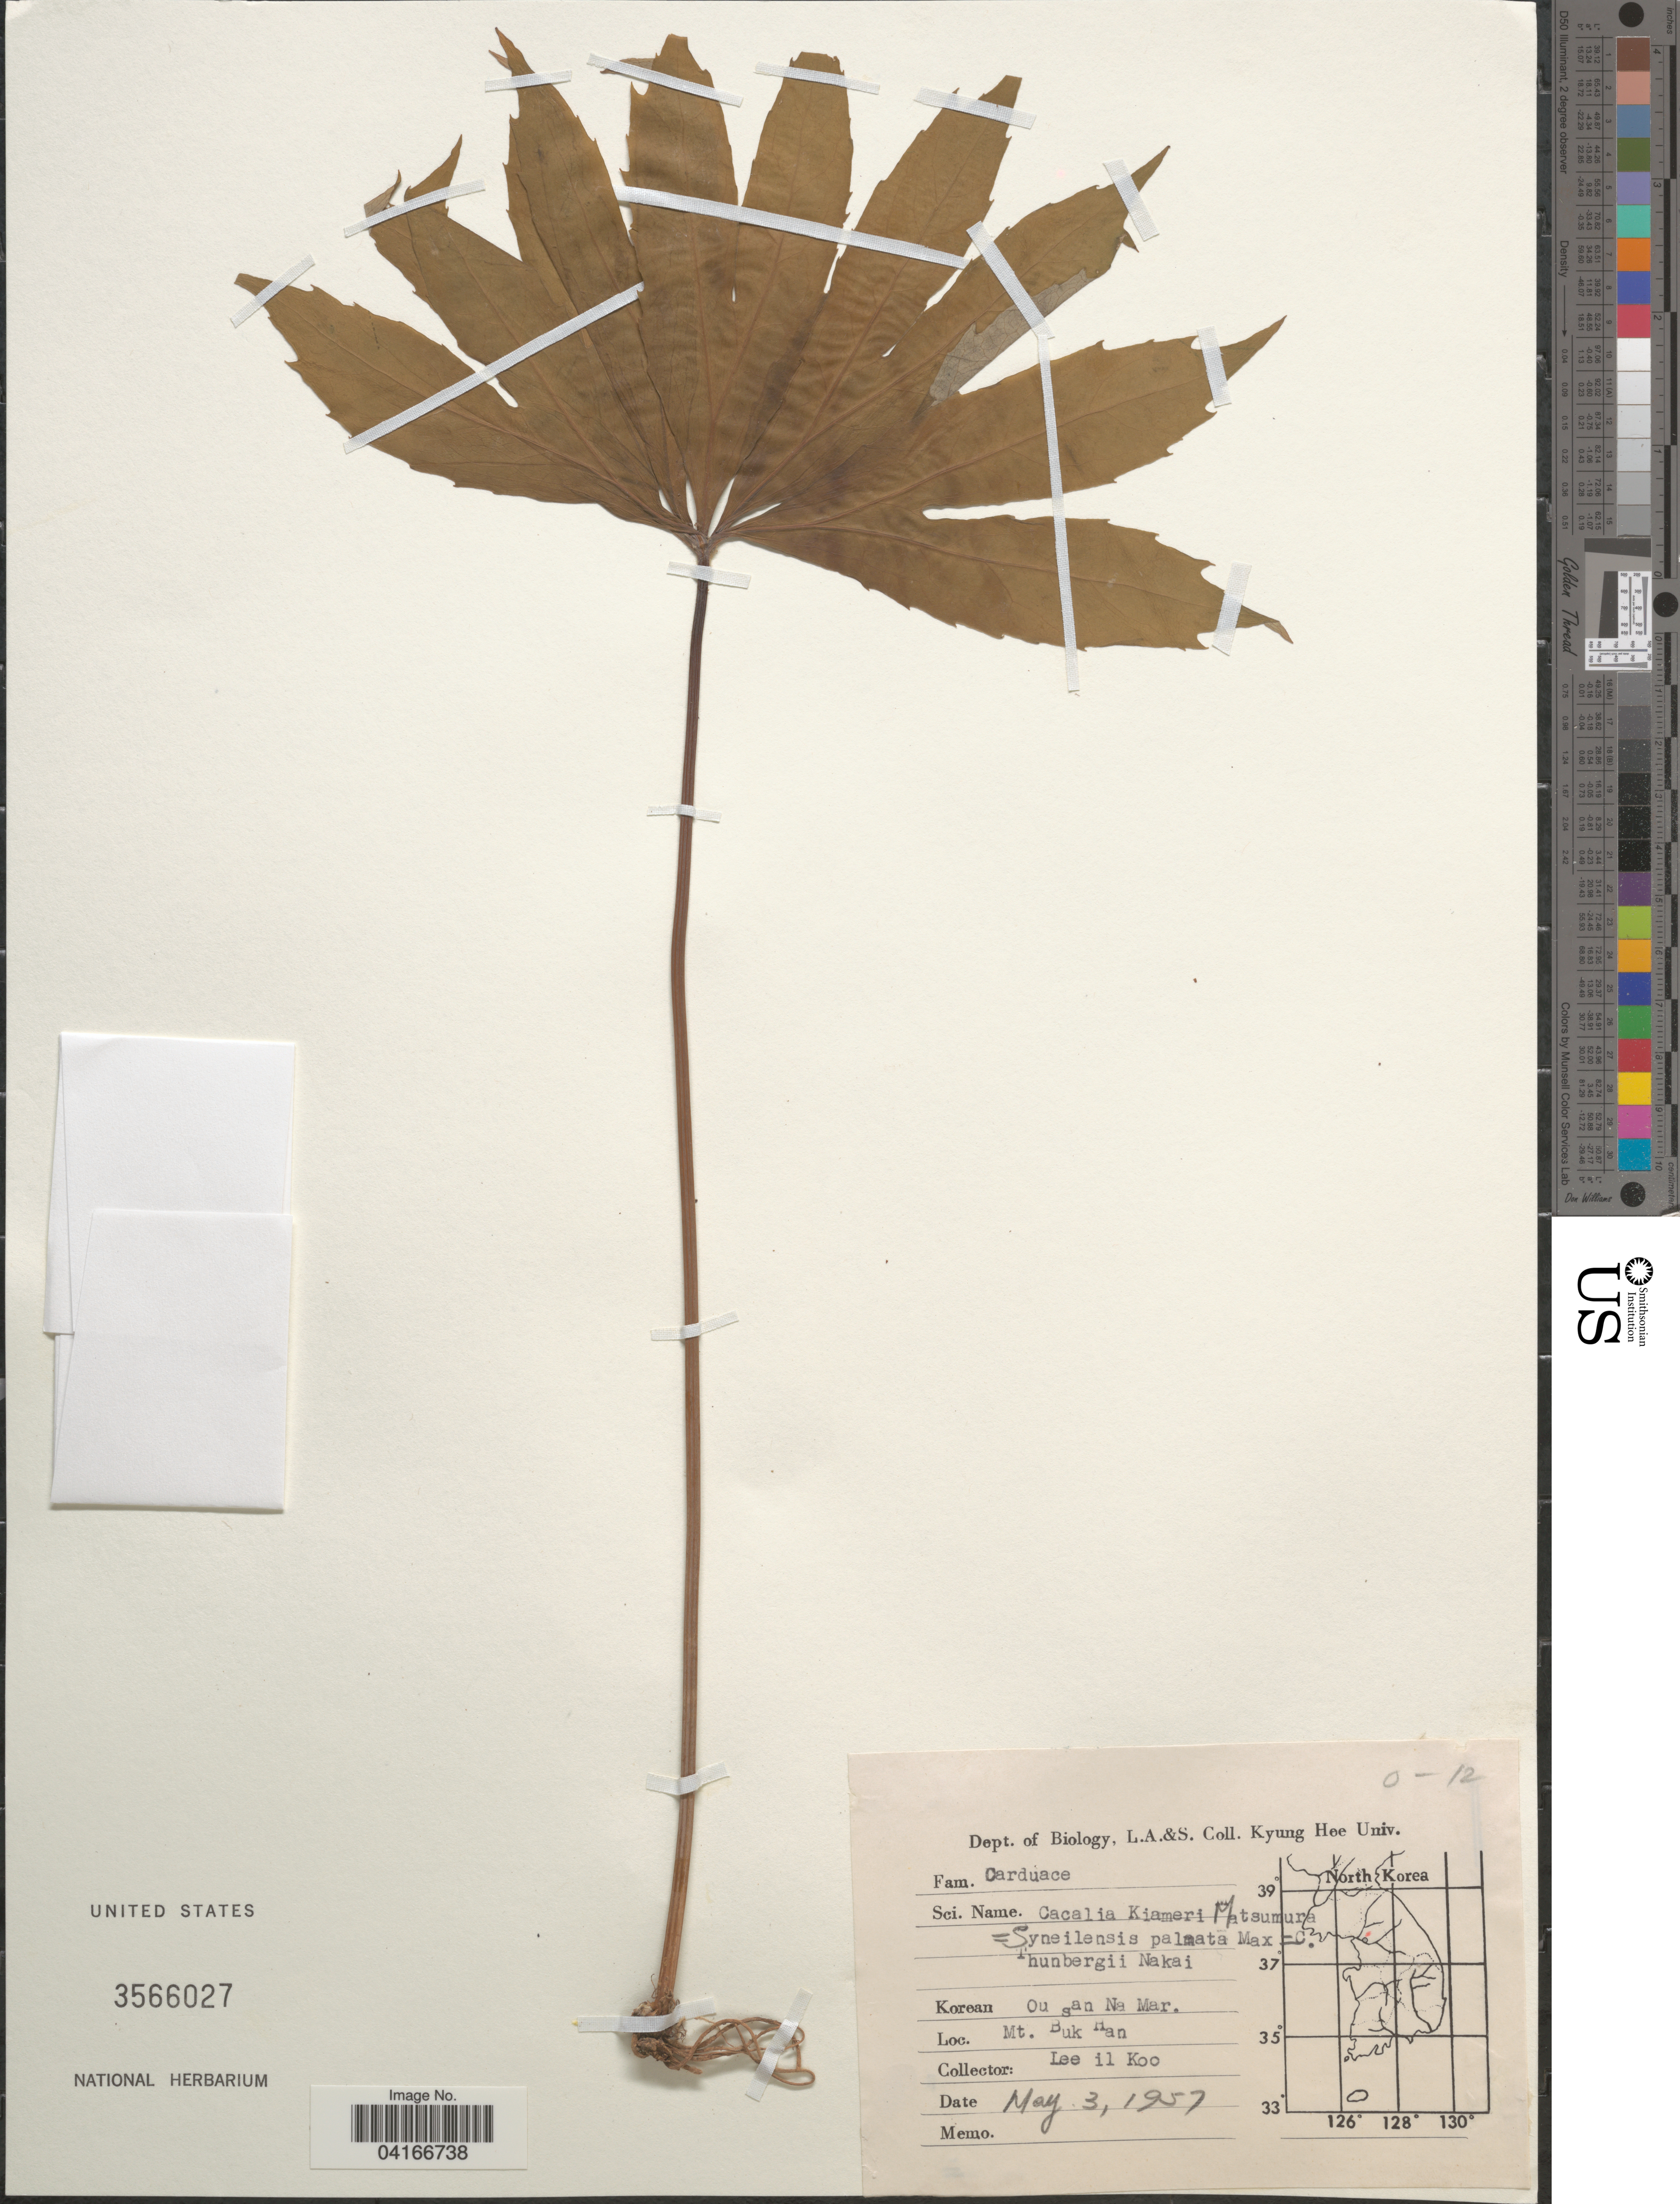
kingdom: Plantae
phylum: Tracheophyta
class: Magnoliopsida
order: Asterales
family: Asteraceae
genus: Syneilesis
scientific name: Syneilesis palmata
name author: (Thunb.) Maxim.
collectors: I. Lee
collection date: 1957-05-03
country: North Korea / South Korea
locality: Mt. Bul Han.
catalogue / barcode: US 3566027